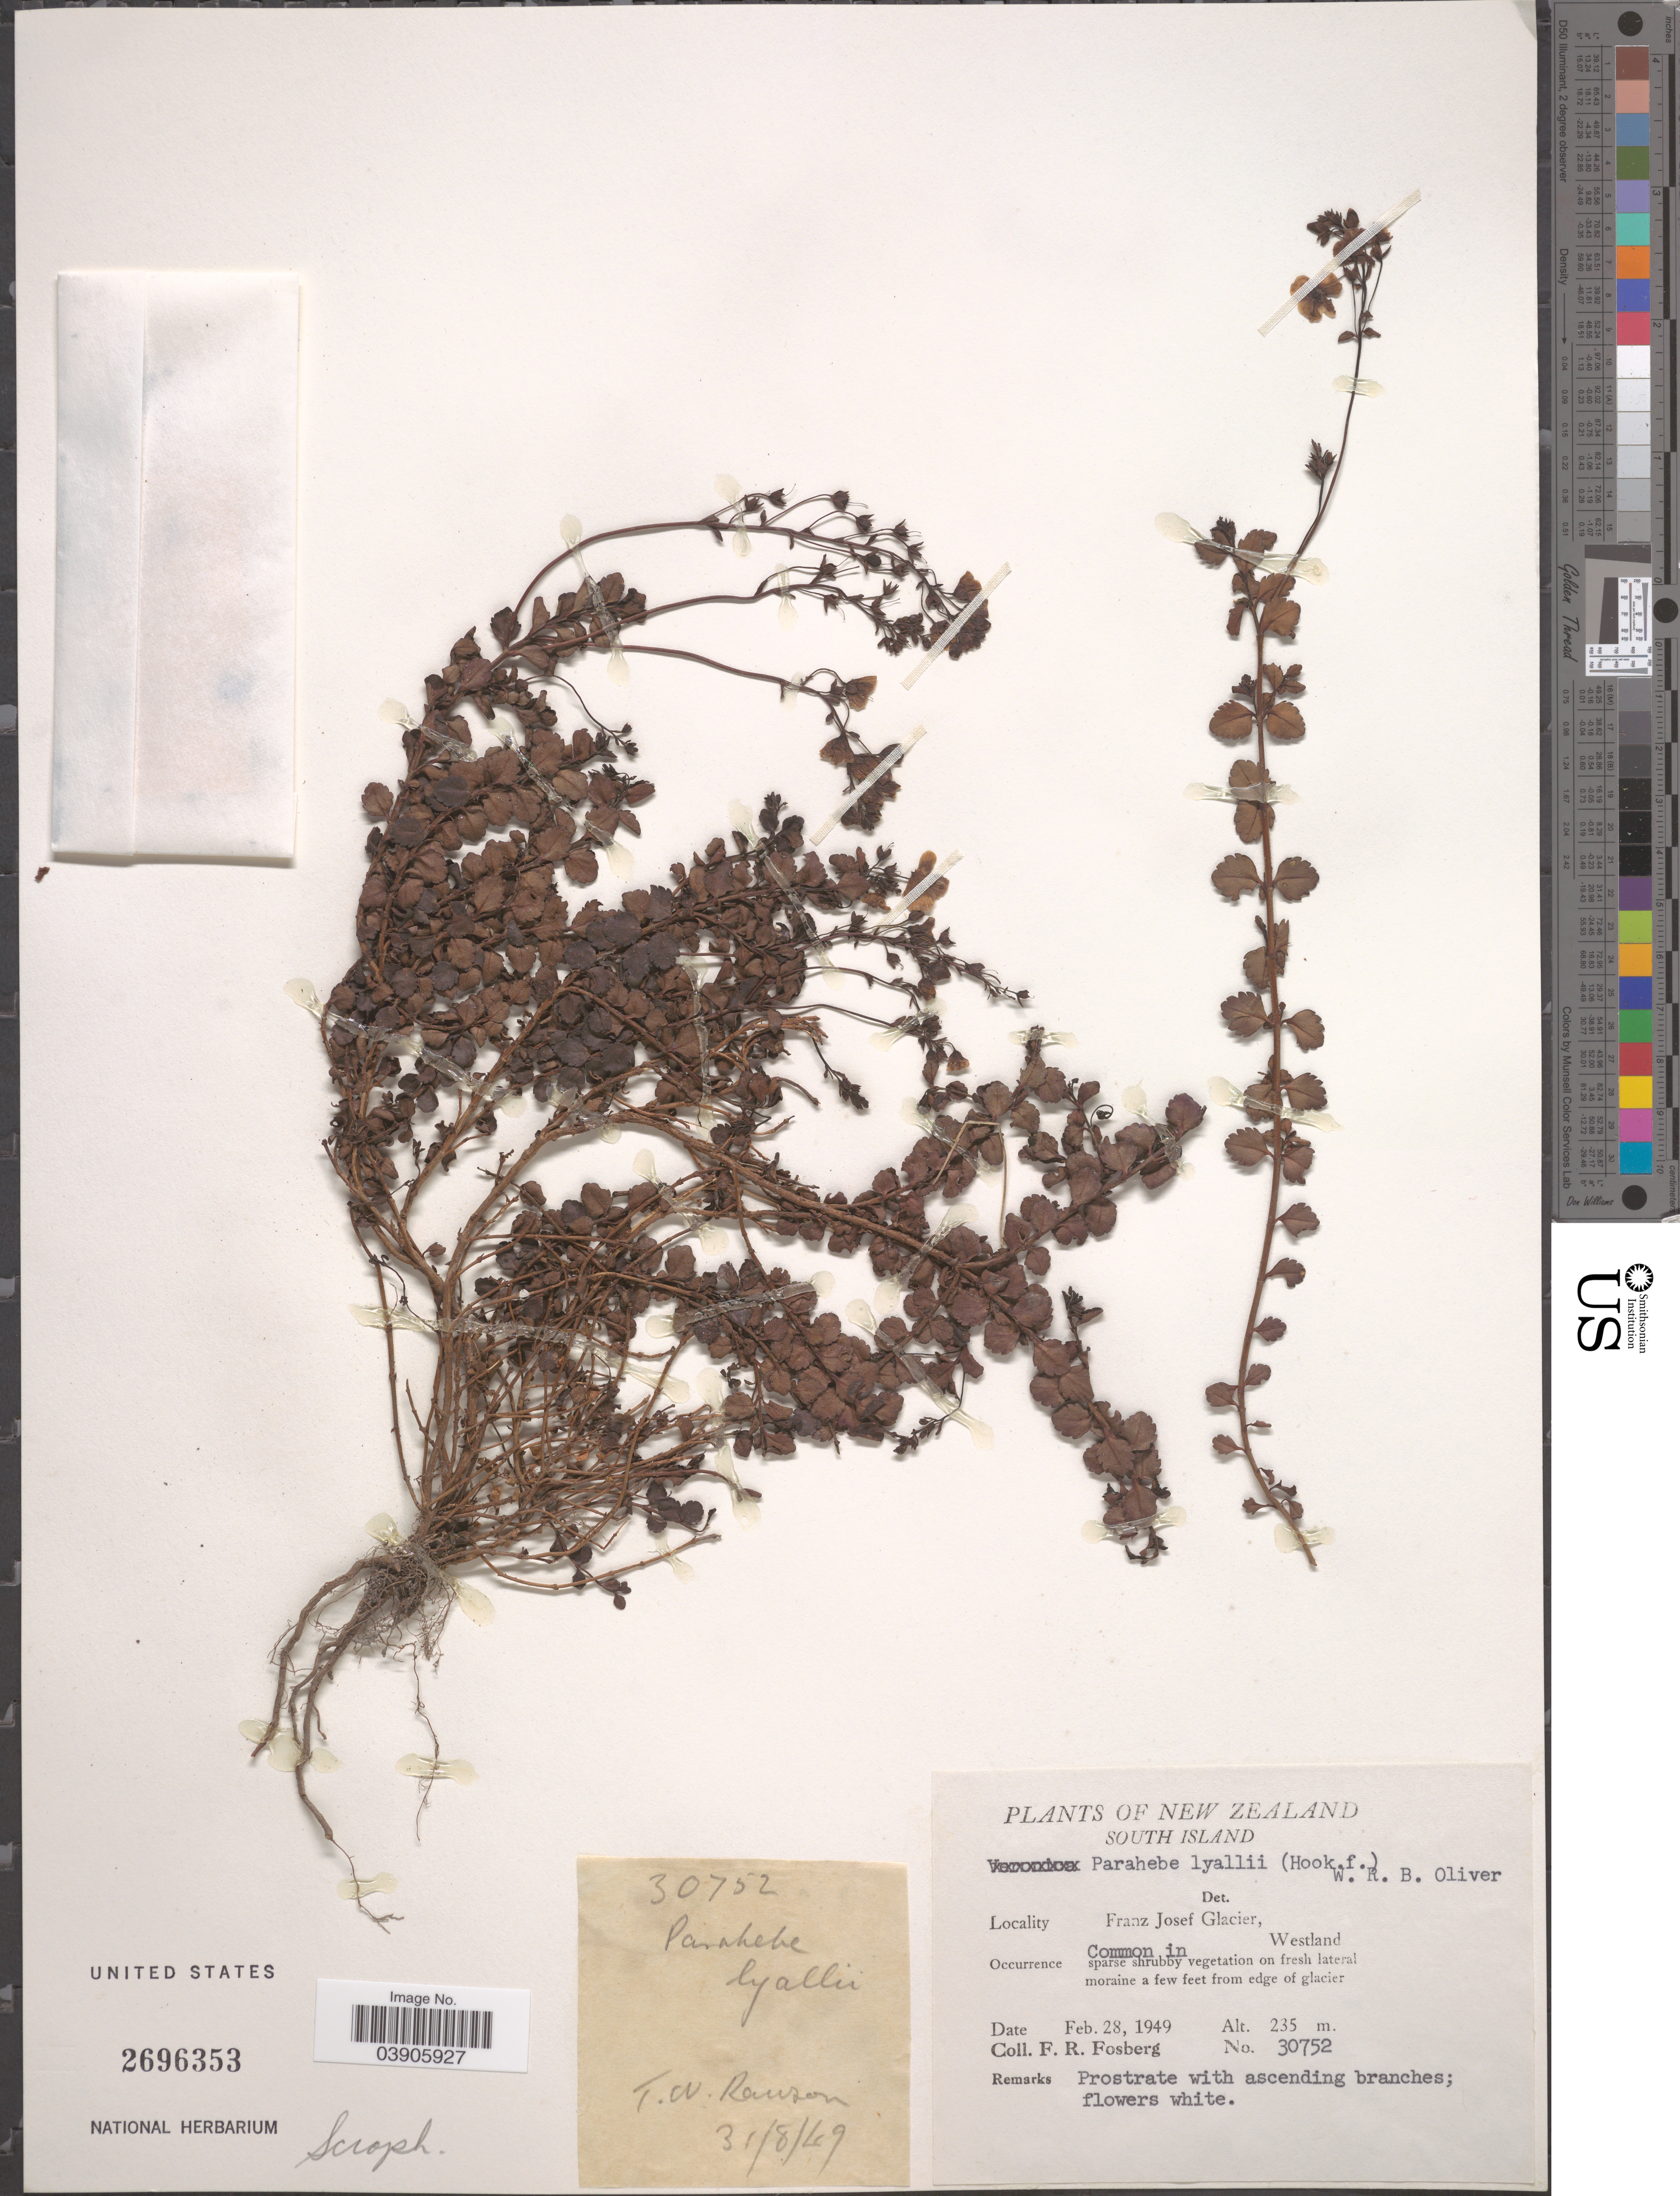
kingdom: Plantae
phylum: Tracheophyta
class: Magnoliopsida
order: Lamiales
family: Plantaginaceae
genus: Hebe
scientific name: Hebe lyallii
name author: (Hook. f.) A. Wall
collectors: F. R. Fosberg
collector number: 30752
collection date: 1949-02-28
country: New Zealand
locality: South Island. Franz Josef Glacier, Westland.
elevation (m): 235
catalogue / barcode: US 2696353